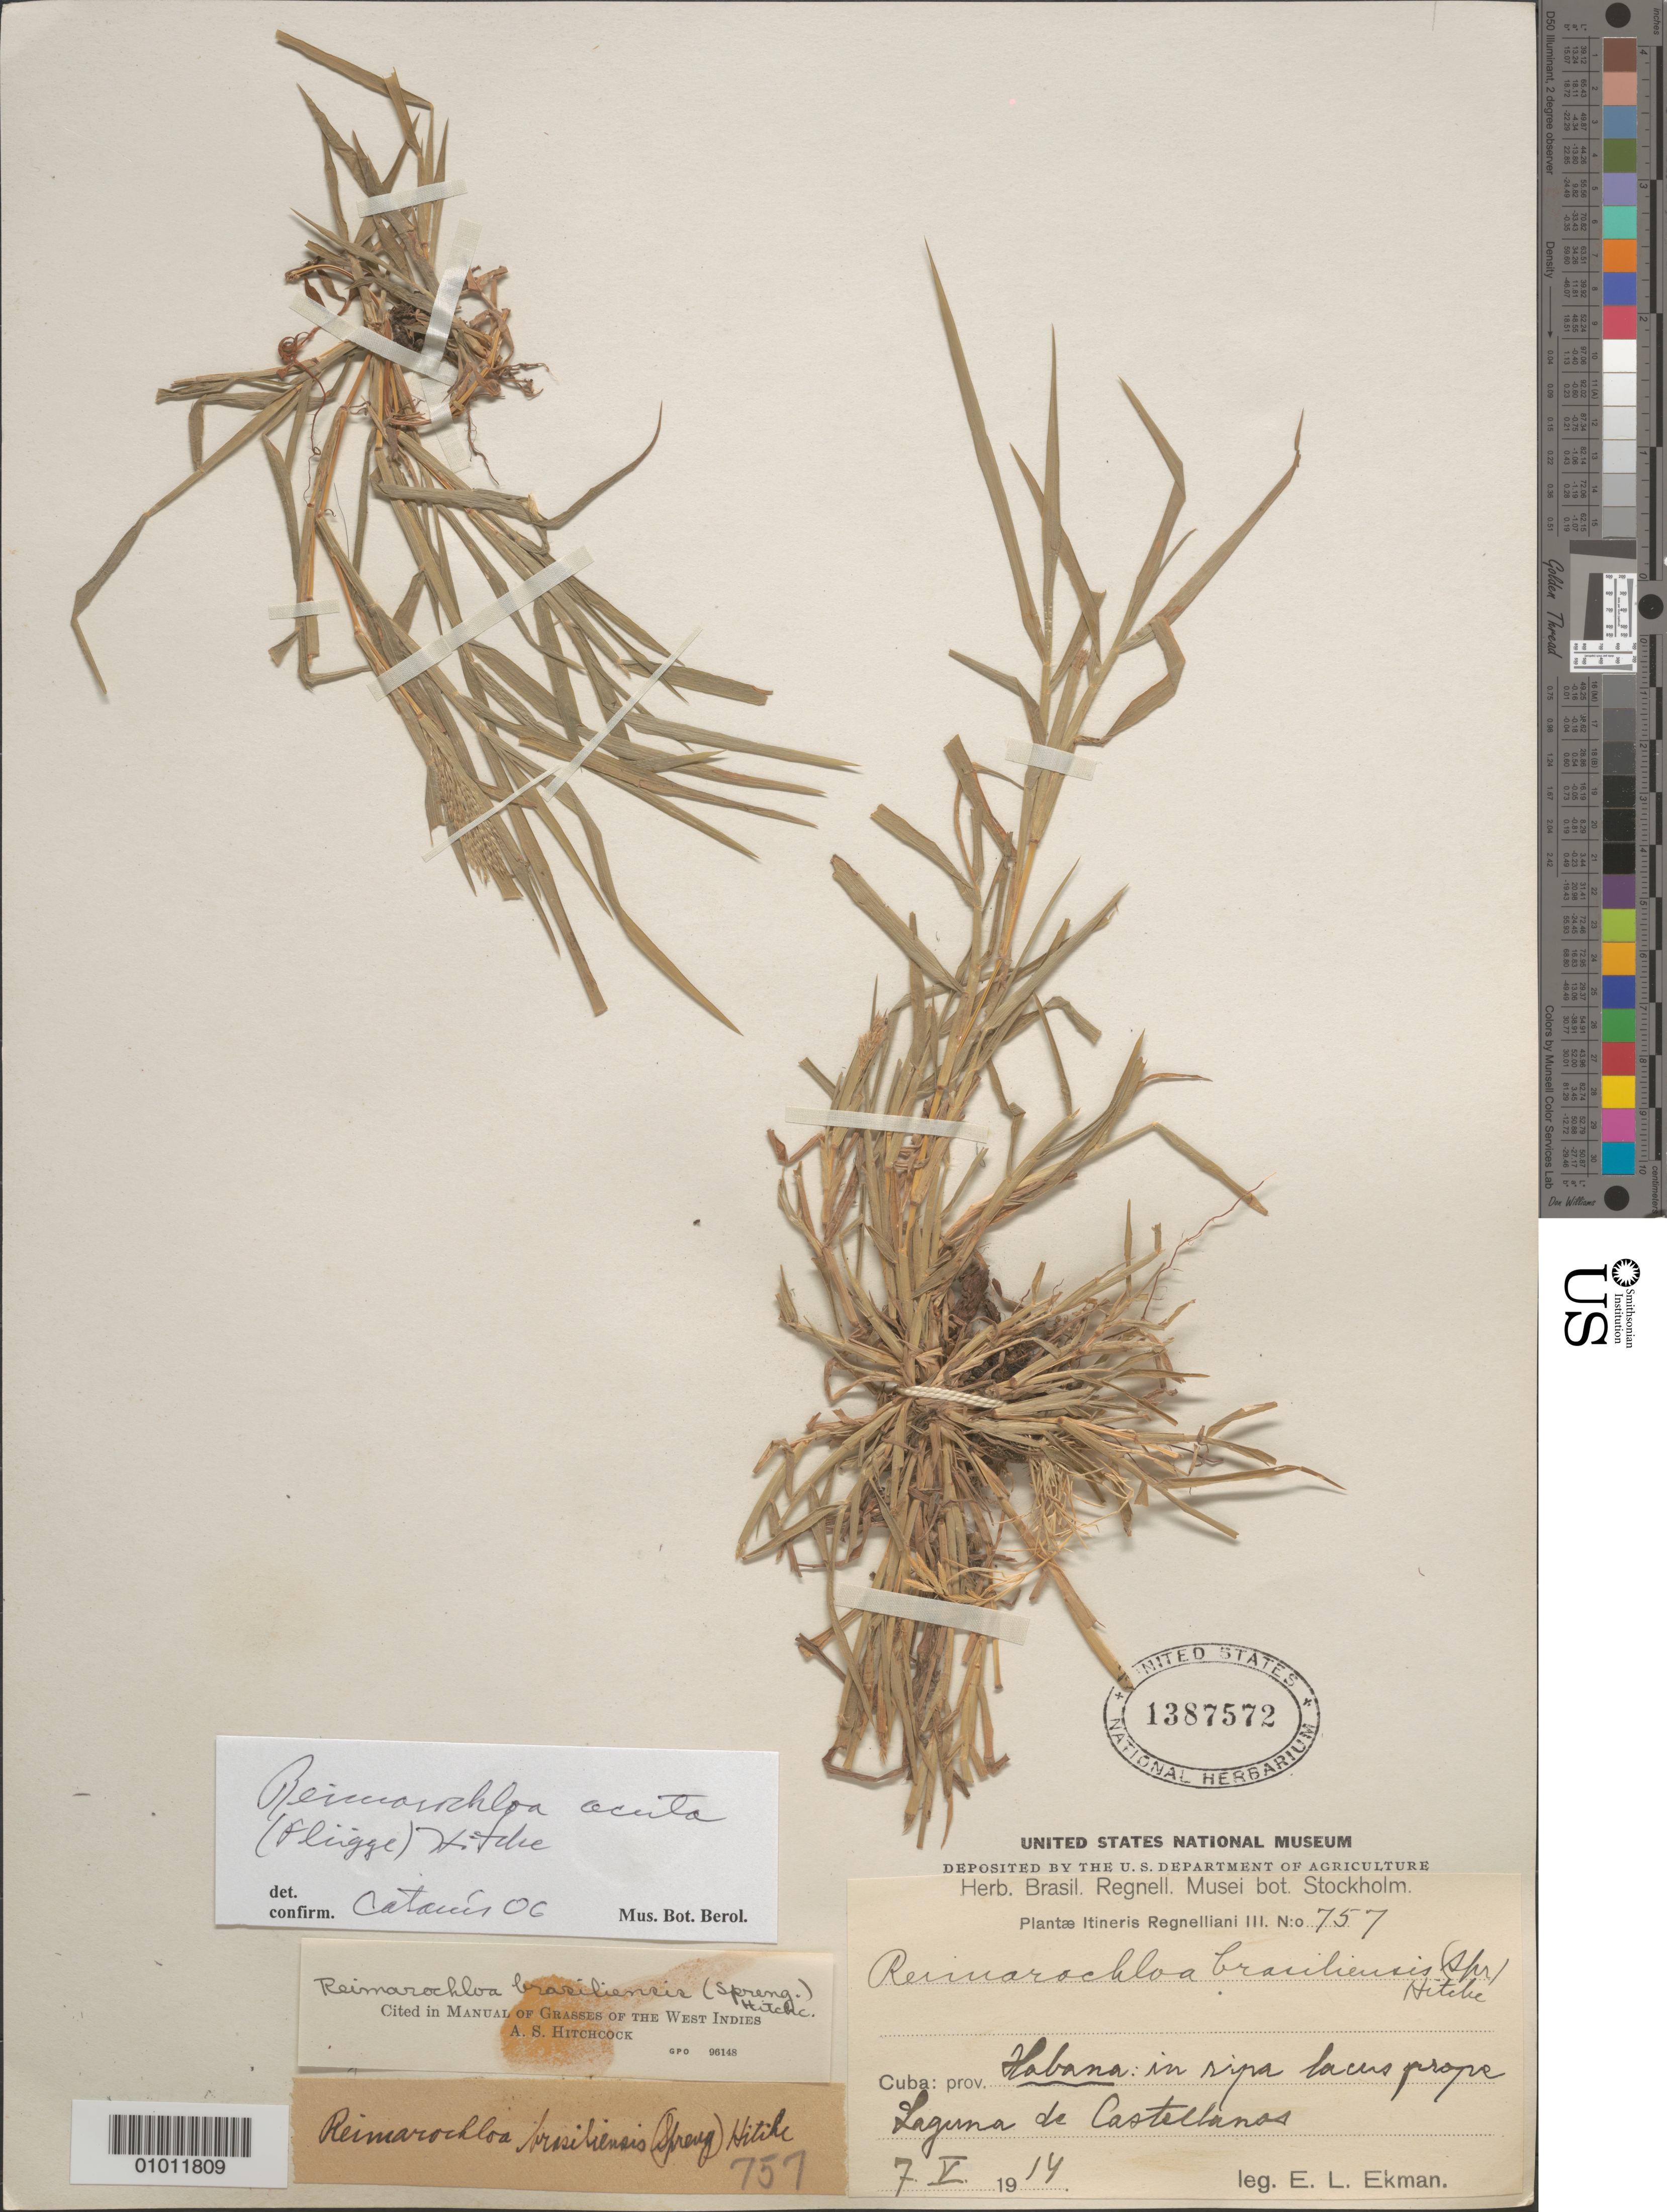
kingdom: Plantae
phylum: Tracheophyta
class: Liliopsida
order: Poales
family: Poaceae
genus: Reimarochloa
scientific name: Reimarochloa acuta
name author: (Flüggé) Hitchc.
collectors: E. L. Ekman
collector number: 757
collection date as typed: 07 May 1914 or 05 Jul 1914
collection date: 1914-05-07 or 1914-07-05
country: Cuba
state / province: La Habana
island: Cuba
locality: in sipa lacus prope (sp): Laguna de Castellanos (sp)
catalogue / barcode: US 1387572